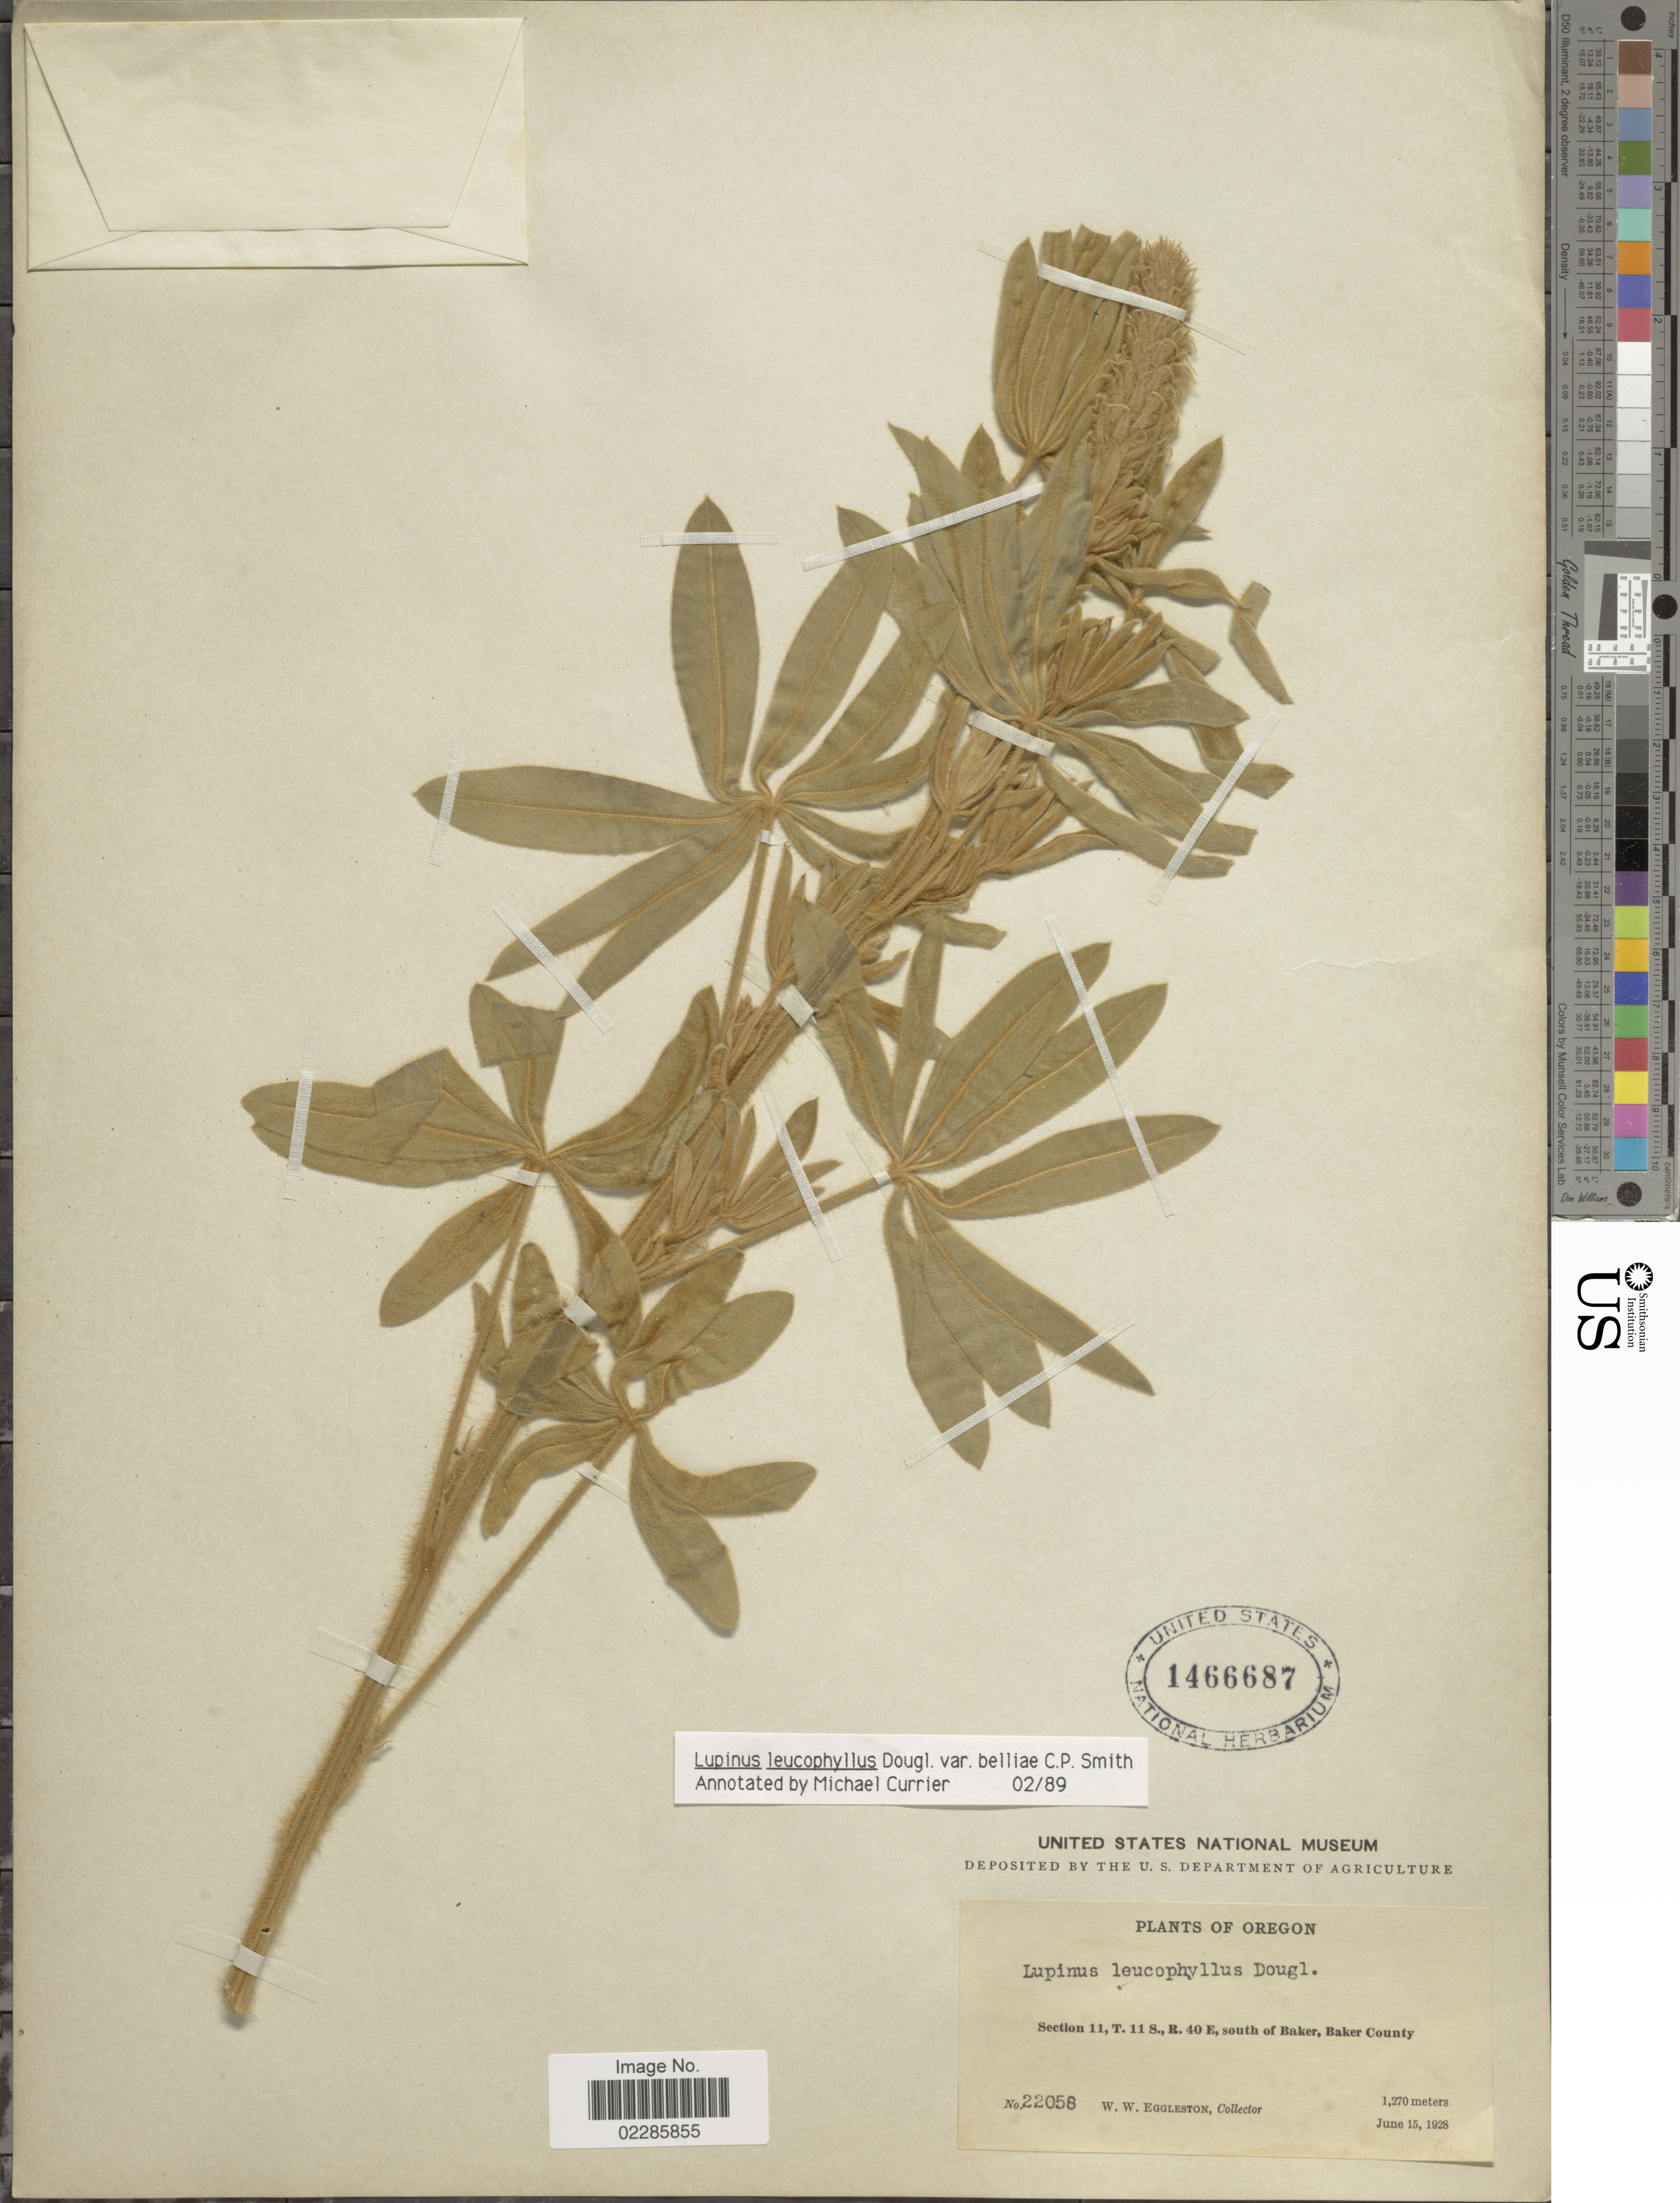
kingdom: Plantae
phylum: Tracheophyta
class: Magnoliopsida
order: Fabales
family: Fabaceae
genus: Lupinus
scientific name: Lupinus leucophyllus var. belliae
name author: C.P. Sm.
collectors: W. W. Eggleston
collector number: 22058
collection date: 1928-06-15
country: United States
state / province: Oregon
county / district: Baker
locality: Section 11, T. 11 S., R. 40 E, south of Baker, Baker County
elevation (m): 1270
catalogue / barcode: US 1466687